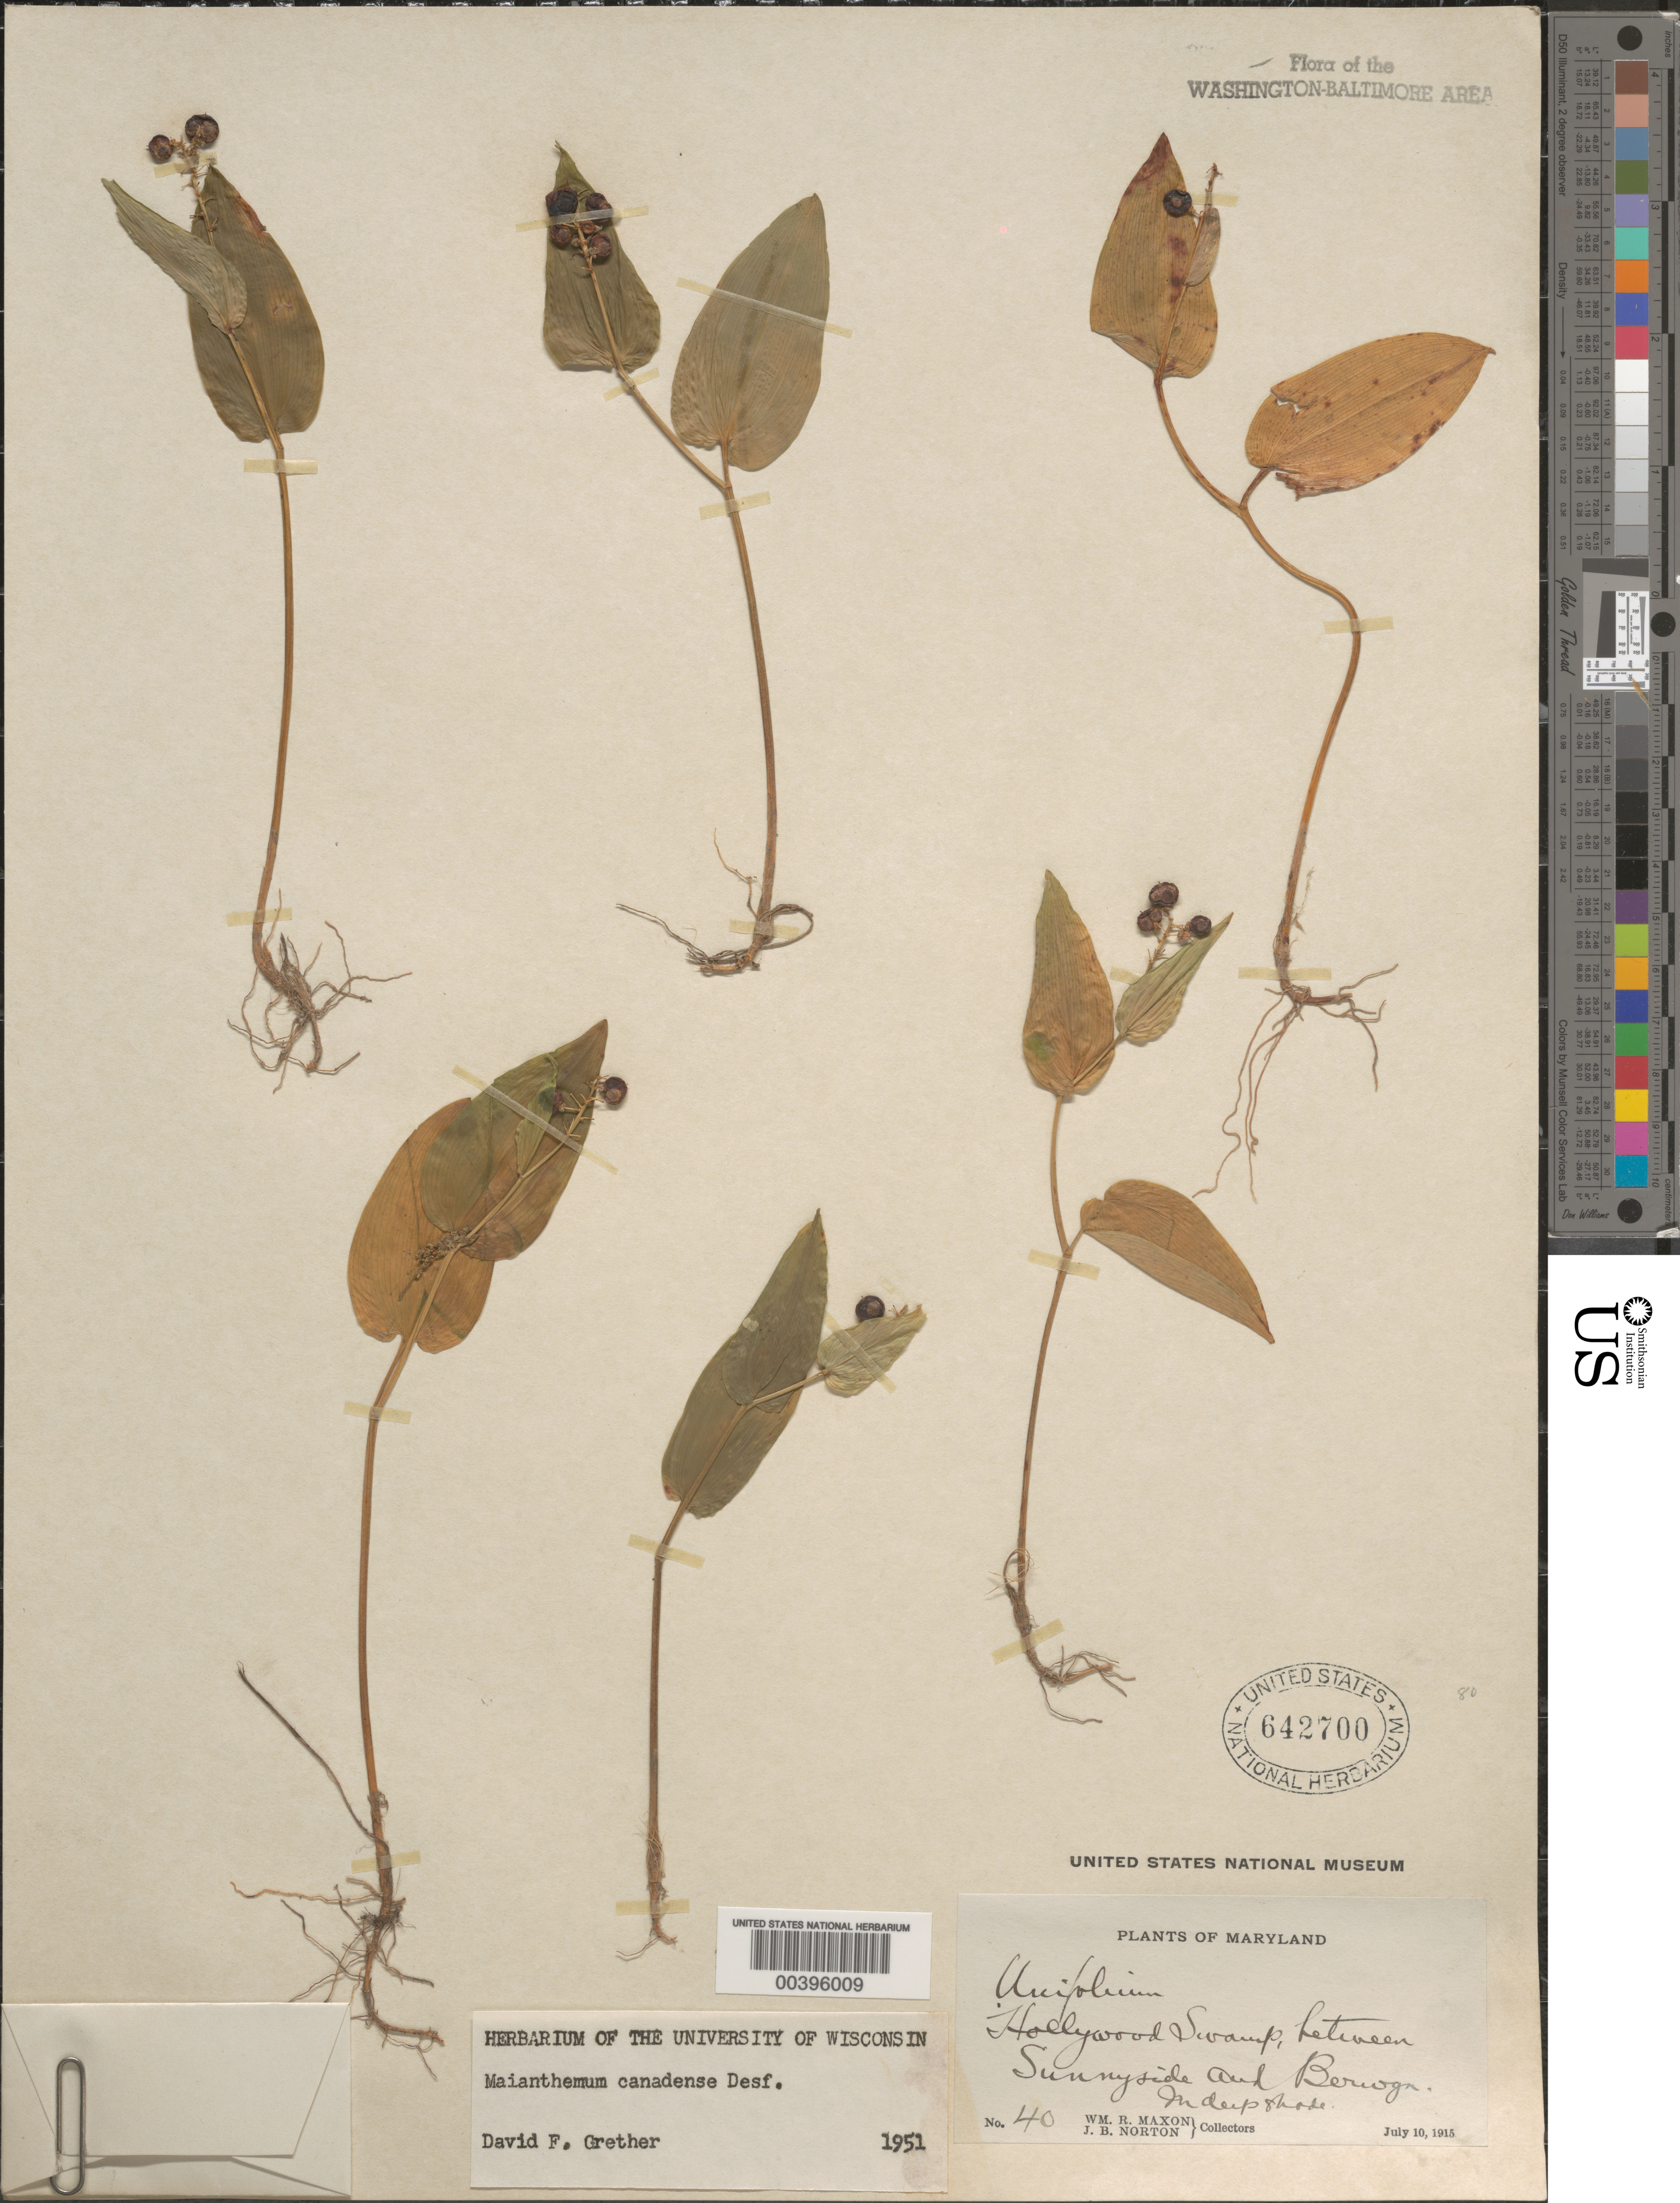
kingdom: Plantae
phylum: Tracheophyta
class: Liliopsida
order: Asparagales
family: Asparagaceae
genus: Maianthemum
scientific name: Maianthemum canadense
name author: Desf.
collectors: W. R. Maxon & J. Norton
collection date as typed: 10 Jul 1915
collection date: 1915-07-10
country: United States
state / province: Maryland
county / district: Prince George's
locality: Hollywood Swamp, between Sunnyside and Berwyn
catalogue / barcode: US 642700